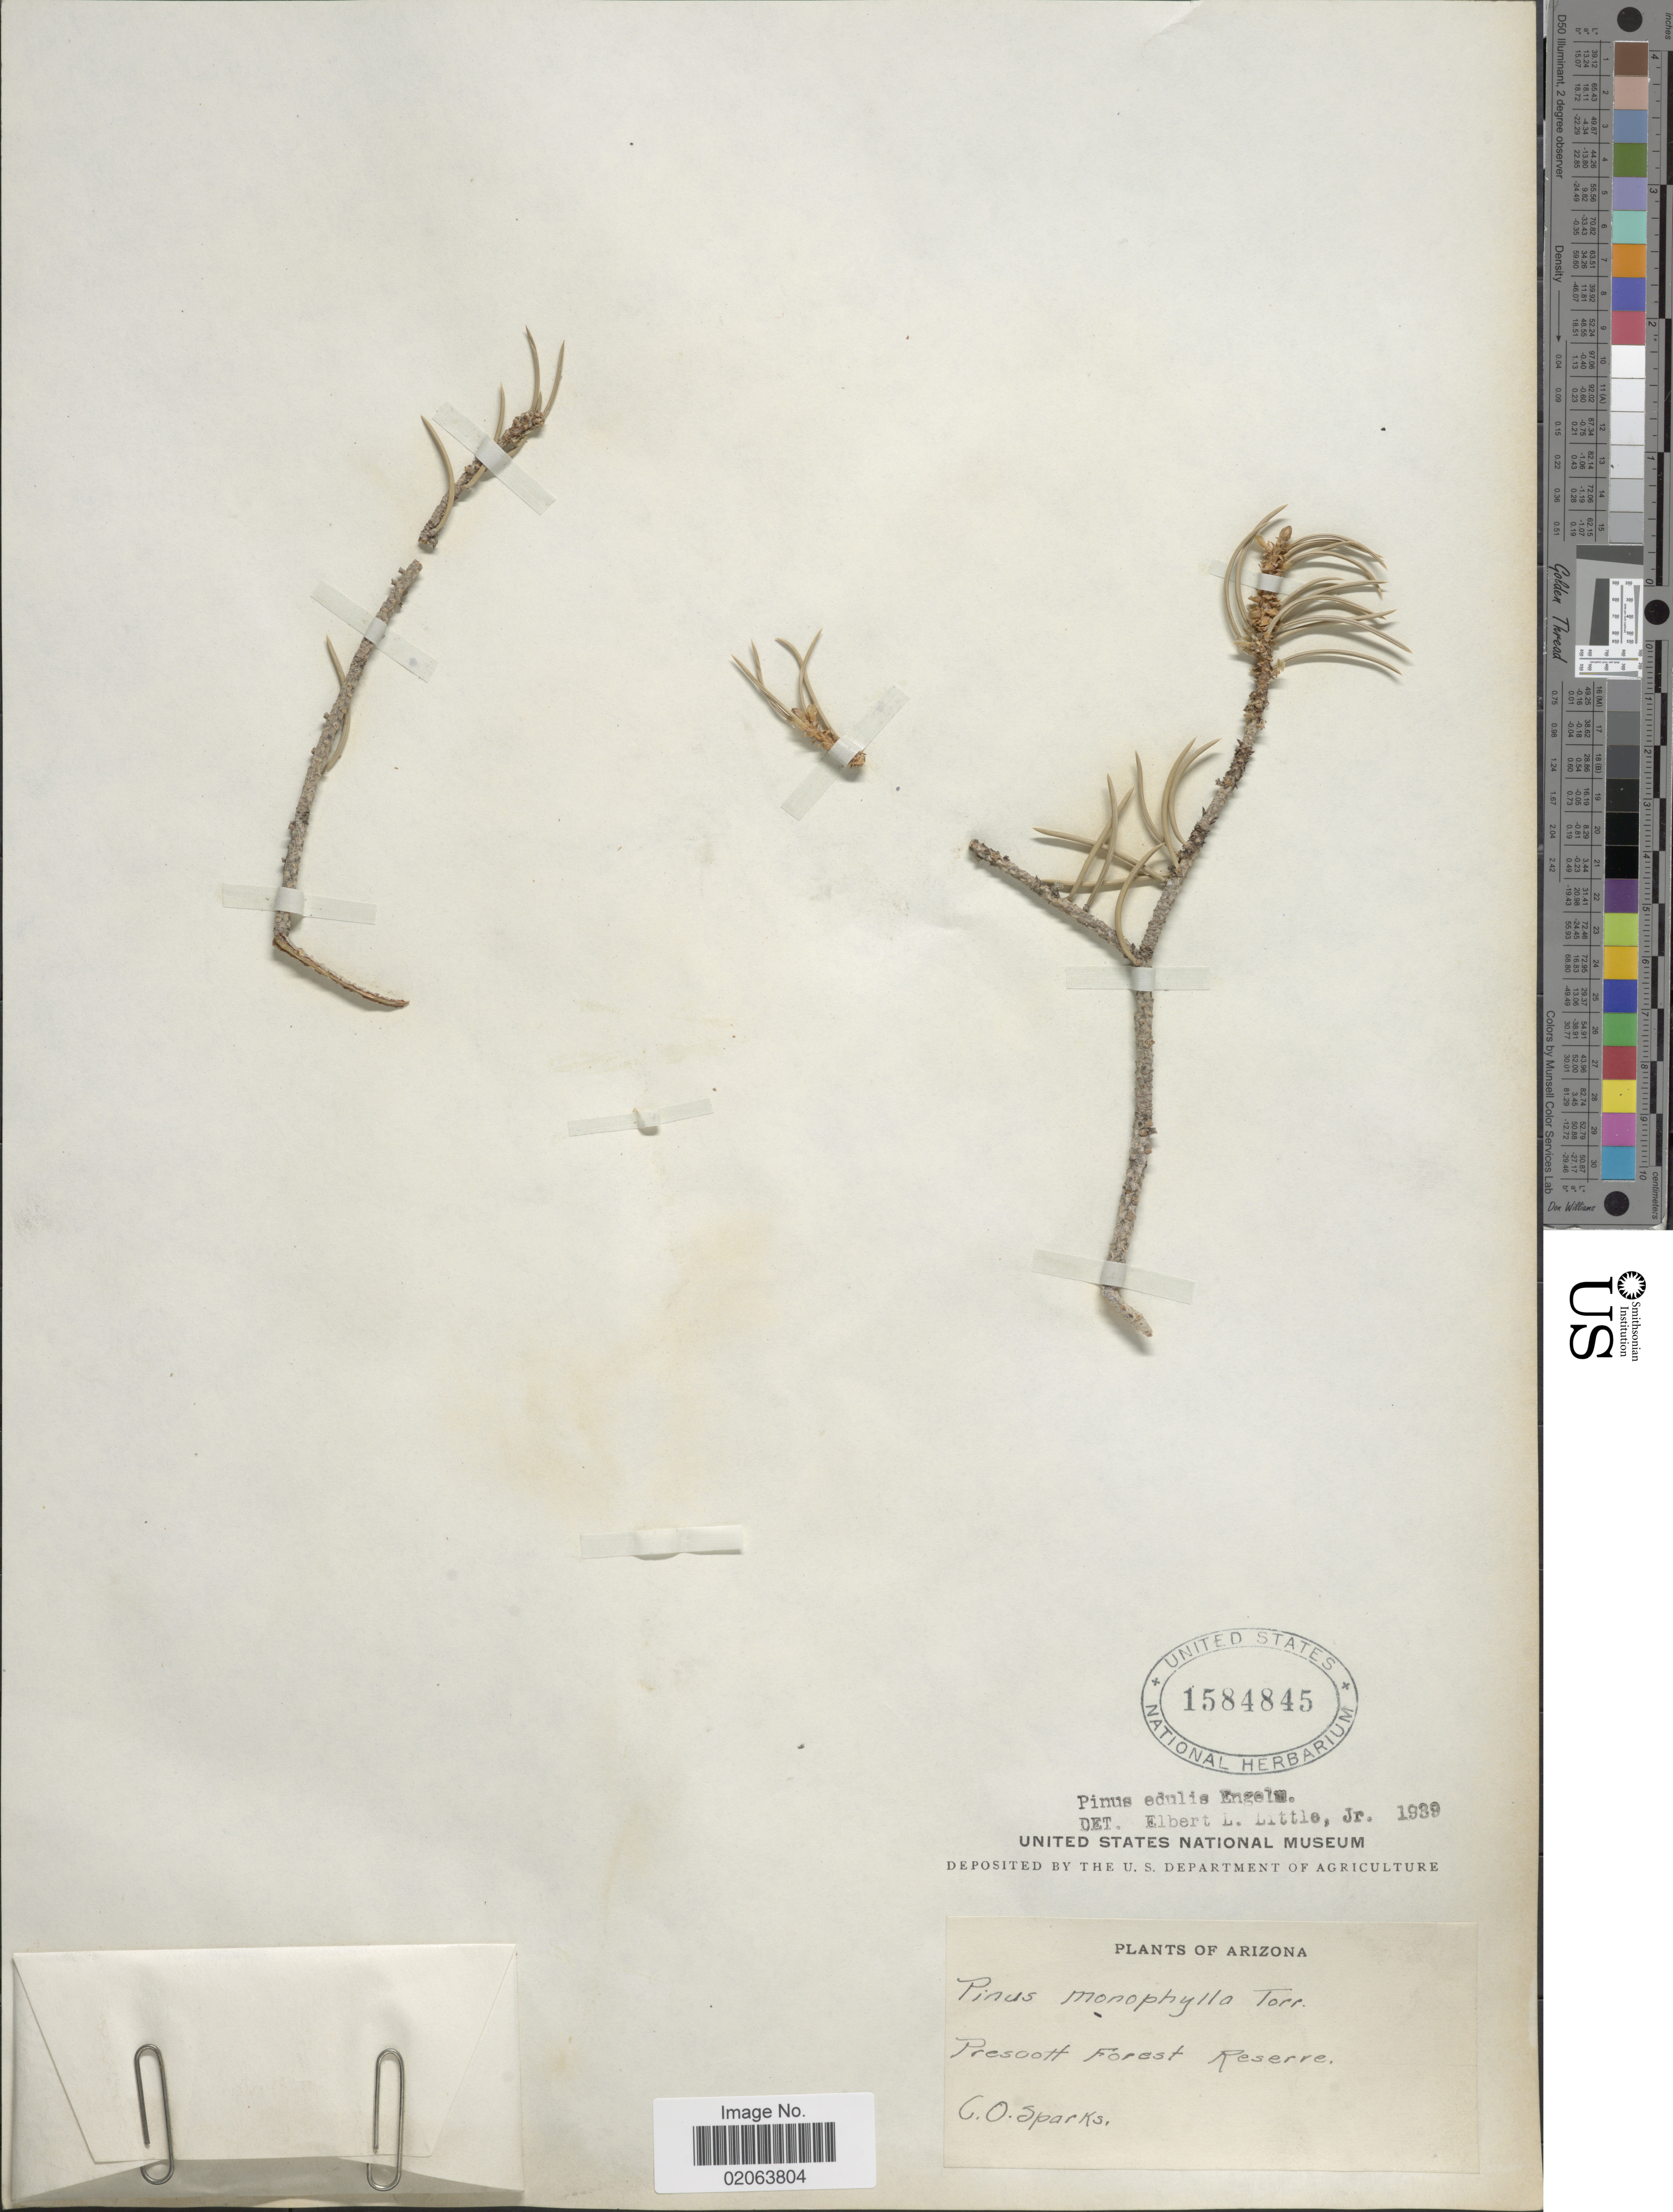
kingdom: Plantae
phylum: Tracheophyta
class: Pinopsida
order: Pinales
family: Pinaceae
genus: Pinus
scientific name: Pinus edulis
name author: Engelm.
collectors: C. O. Sparks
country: United States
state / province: Arizona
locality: Presooh Forest Reserve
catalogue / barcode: US 1584845